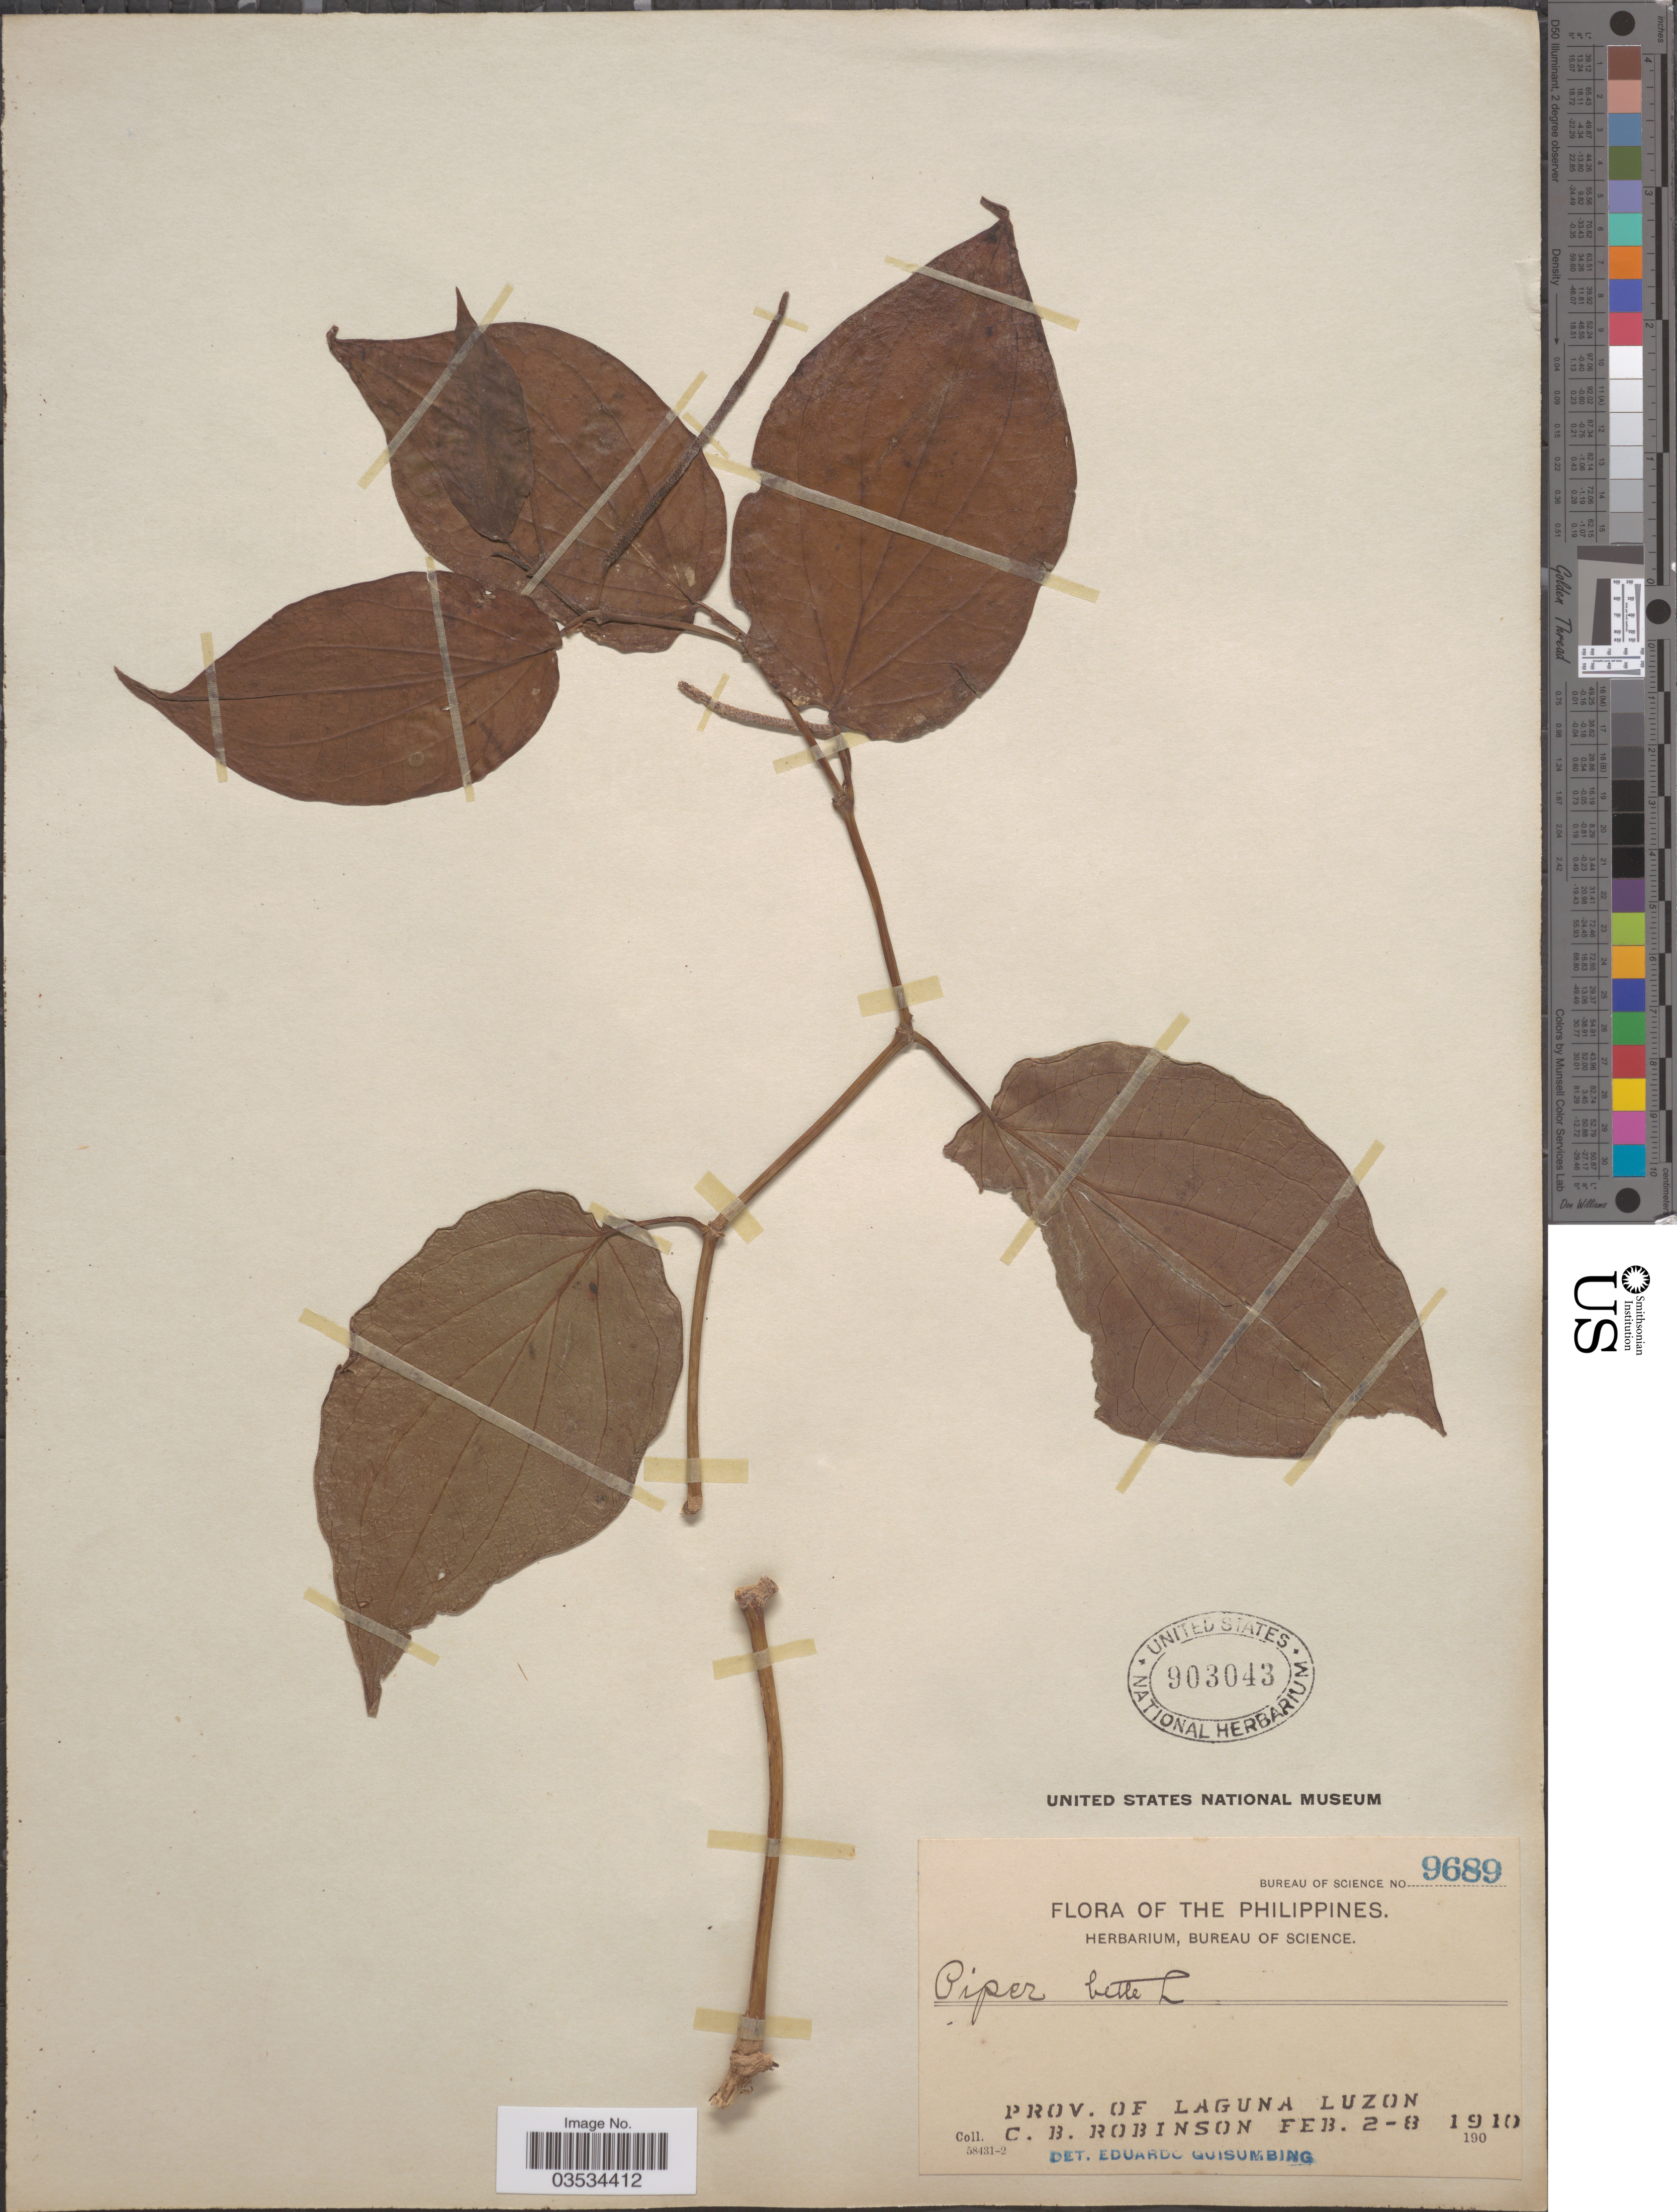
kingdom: Plantae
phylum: Tracheophyta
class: Magnoliopsida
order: Piperales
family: Piperaceae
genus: Piper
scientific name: Piper betle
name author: L.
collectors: C. Robinson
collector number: Bureau of Science 9689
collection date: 1910-02-02/1910-02-08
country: Philippines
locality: Prov. of Laguna Luzon.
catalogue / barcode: US 903043